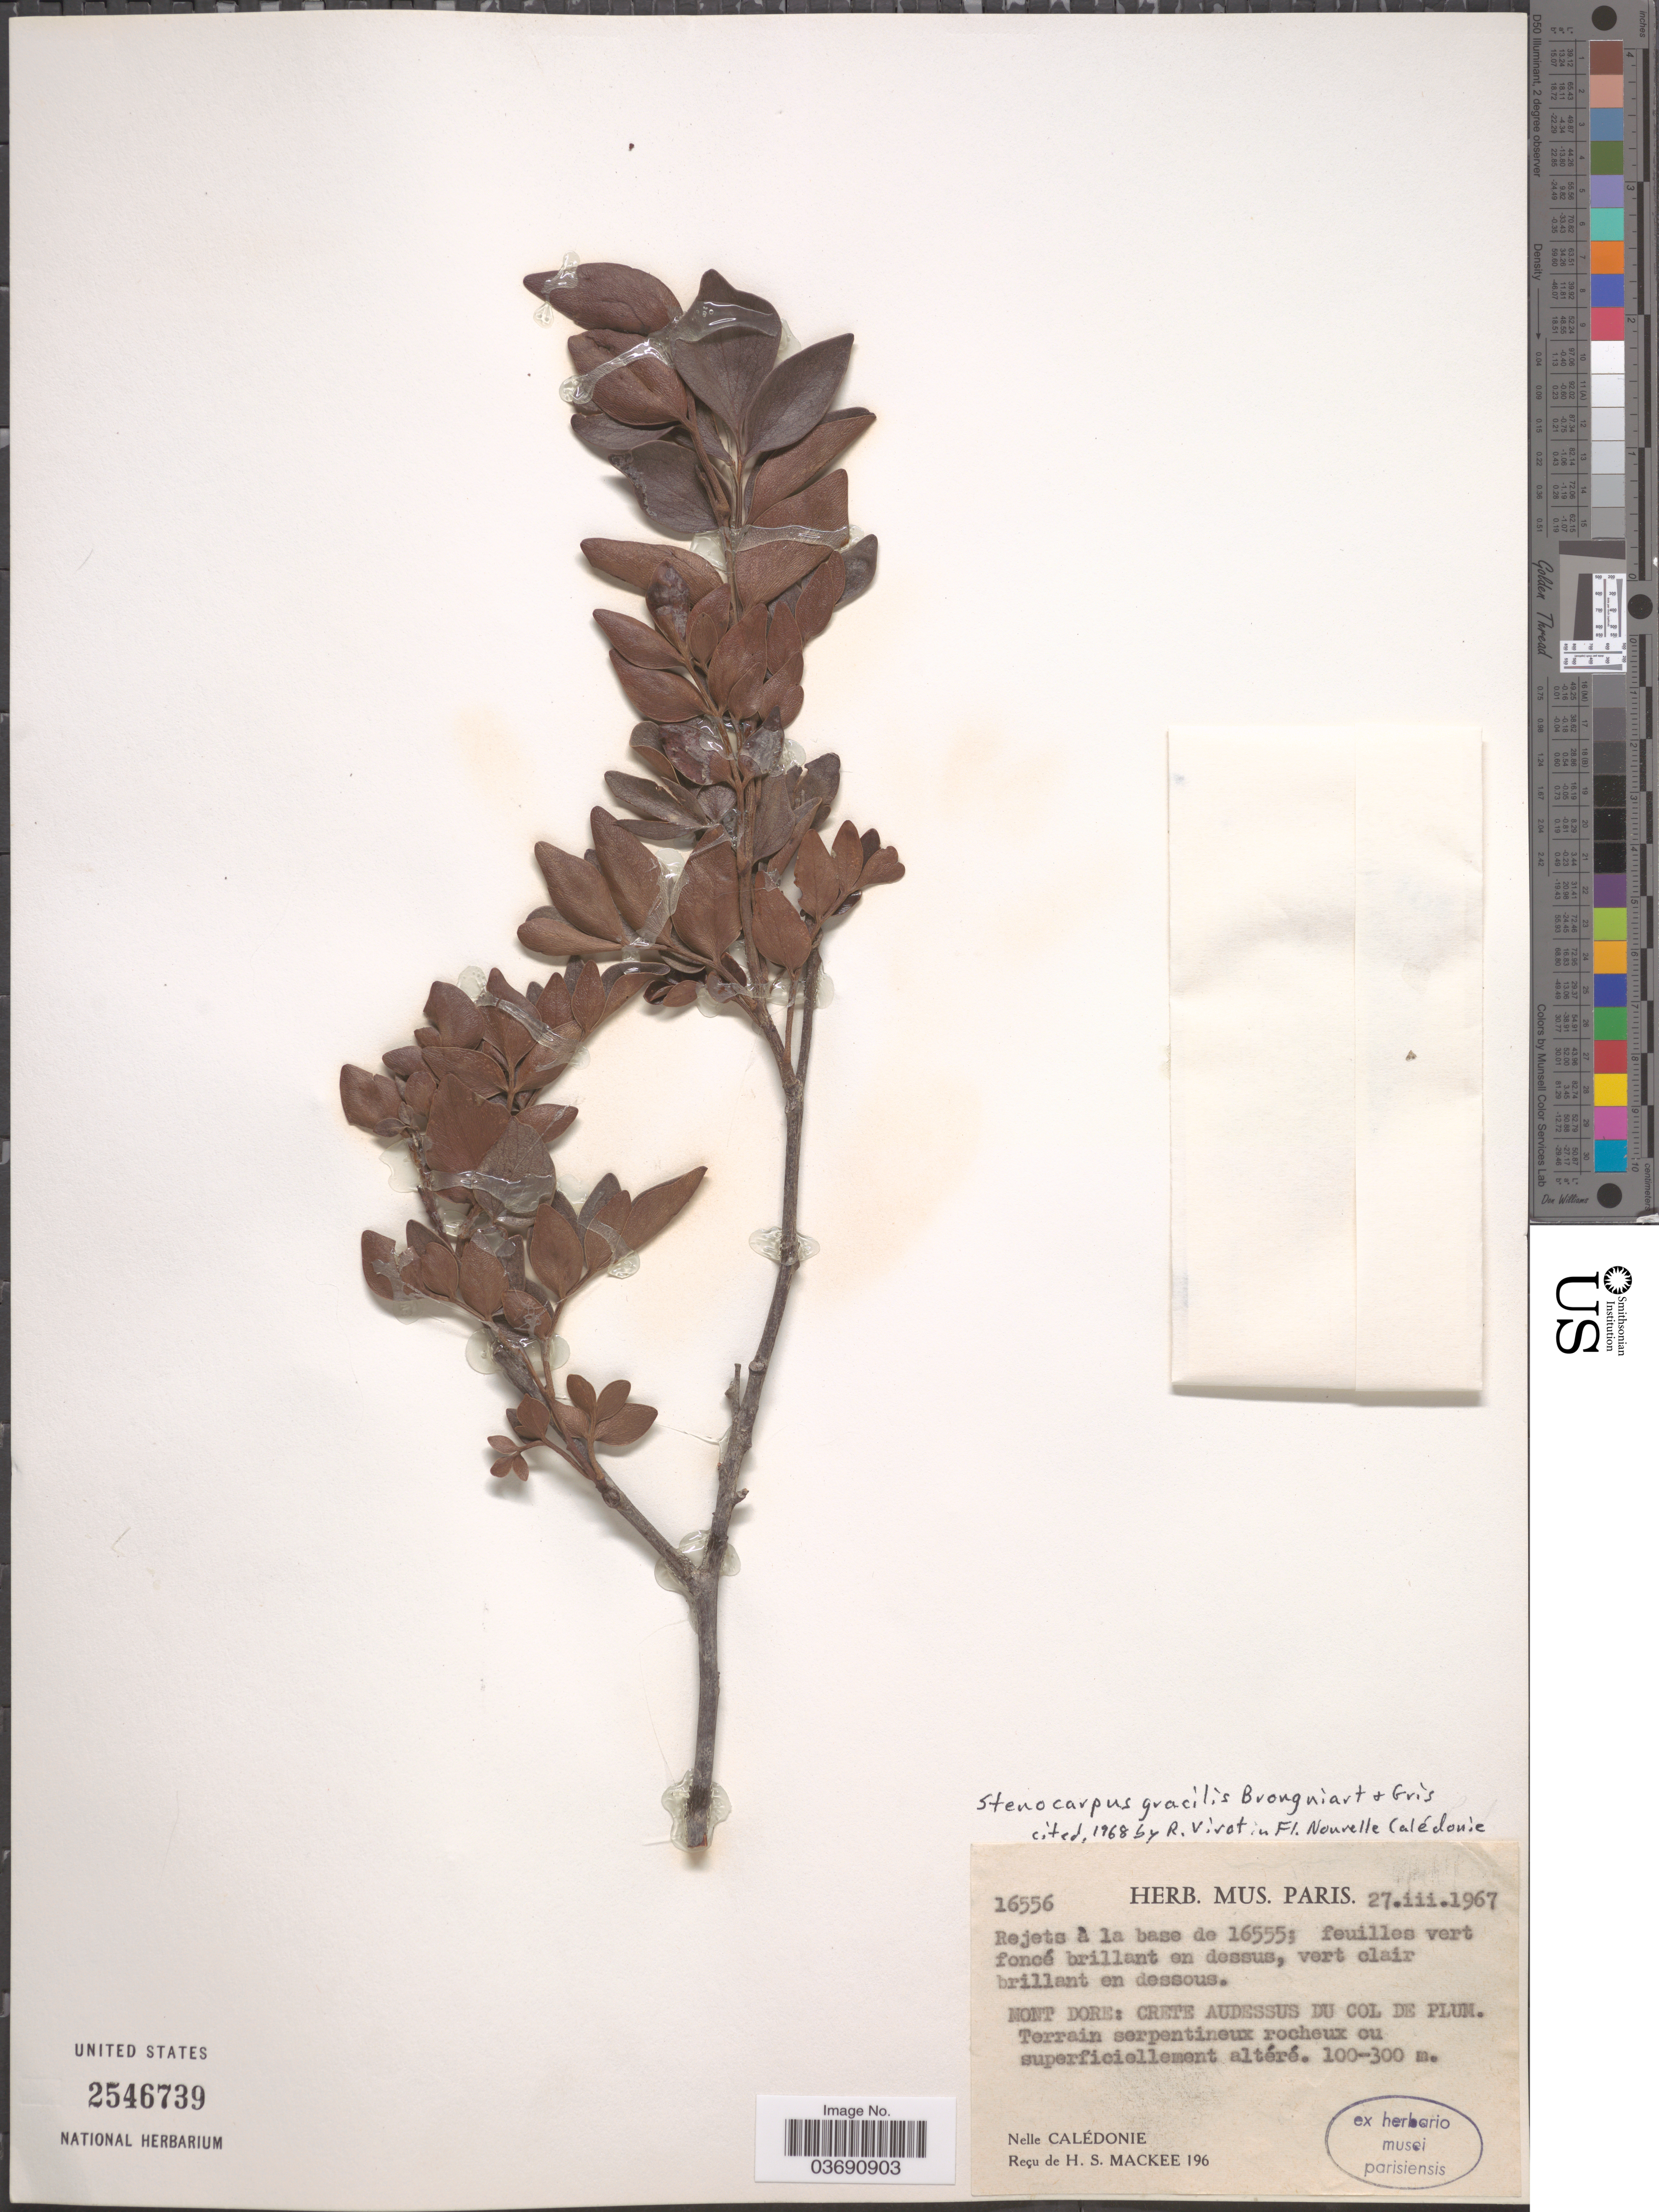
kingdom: Plantae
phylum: Tracheophyta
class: Magnoliopsida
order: Proteales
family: Proteaceae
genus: Stenocarpus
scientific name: Stenocarpus gracilis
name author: Brongn. & Gris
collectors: H. Mackee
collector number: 16556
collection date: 1967-03-27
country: New Caledonia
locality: Mont Dore: Crete Audessus du Col de Plum. Nelle Calédonie.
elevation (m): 100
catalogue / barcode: US 2546739